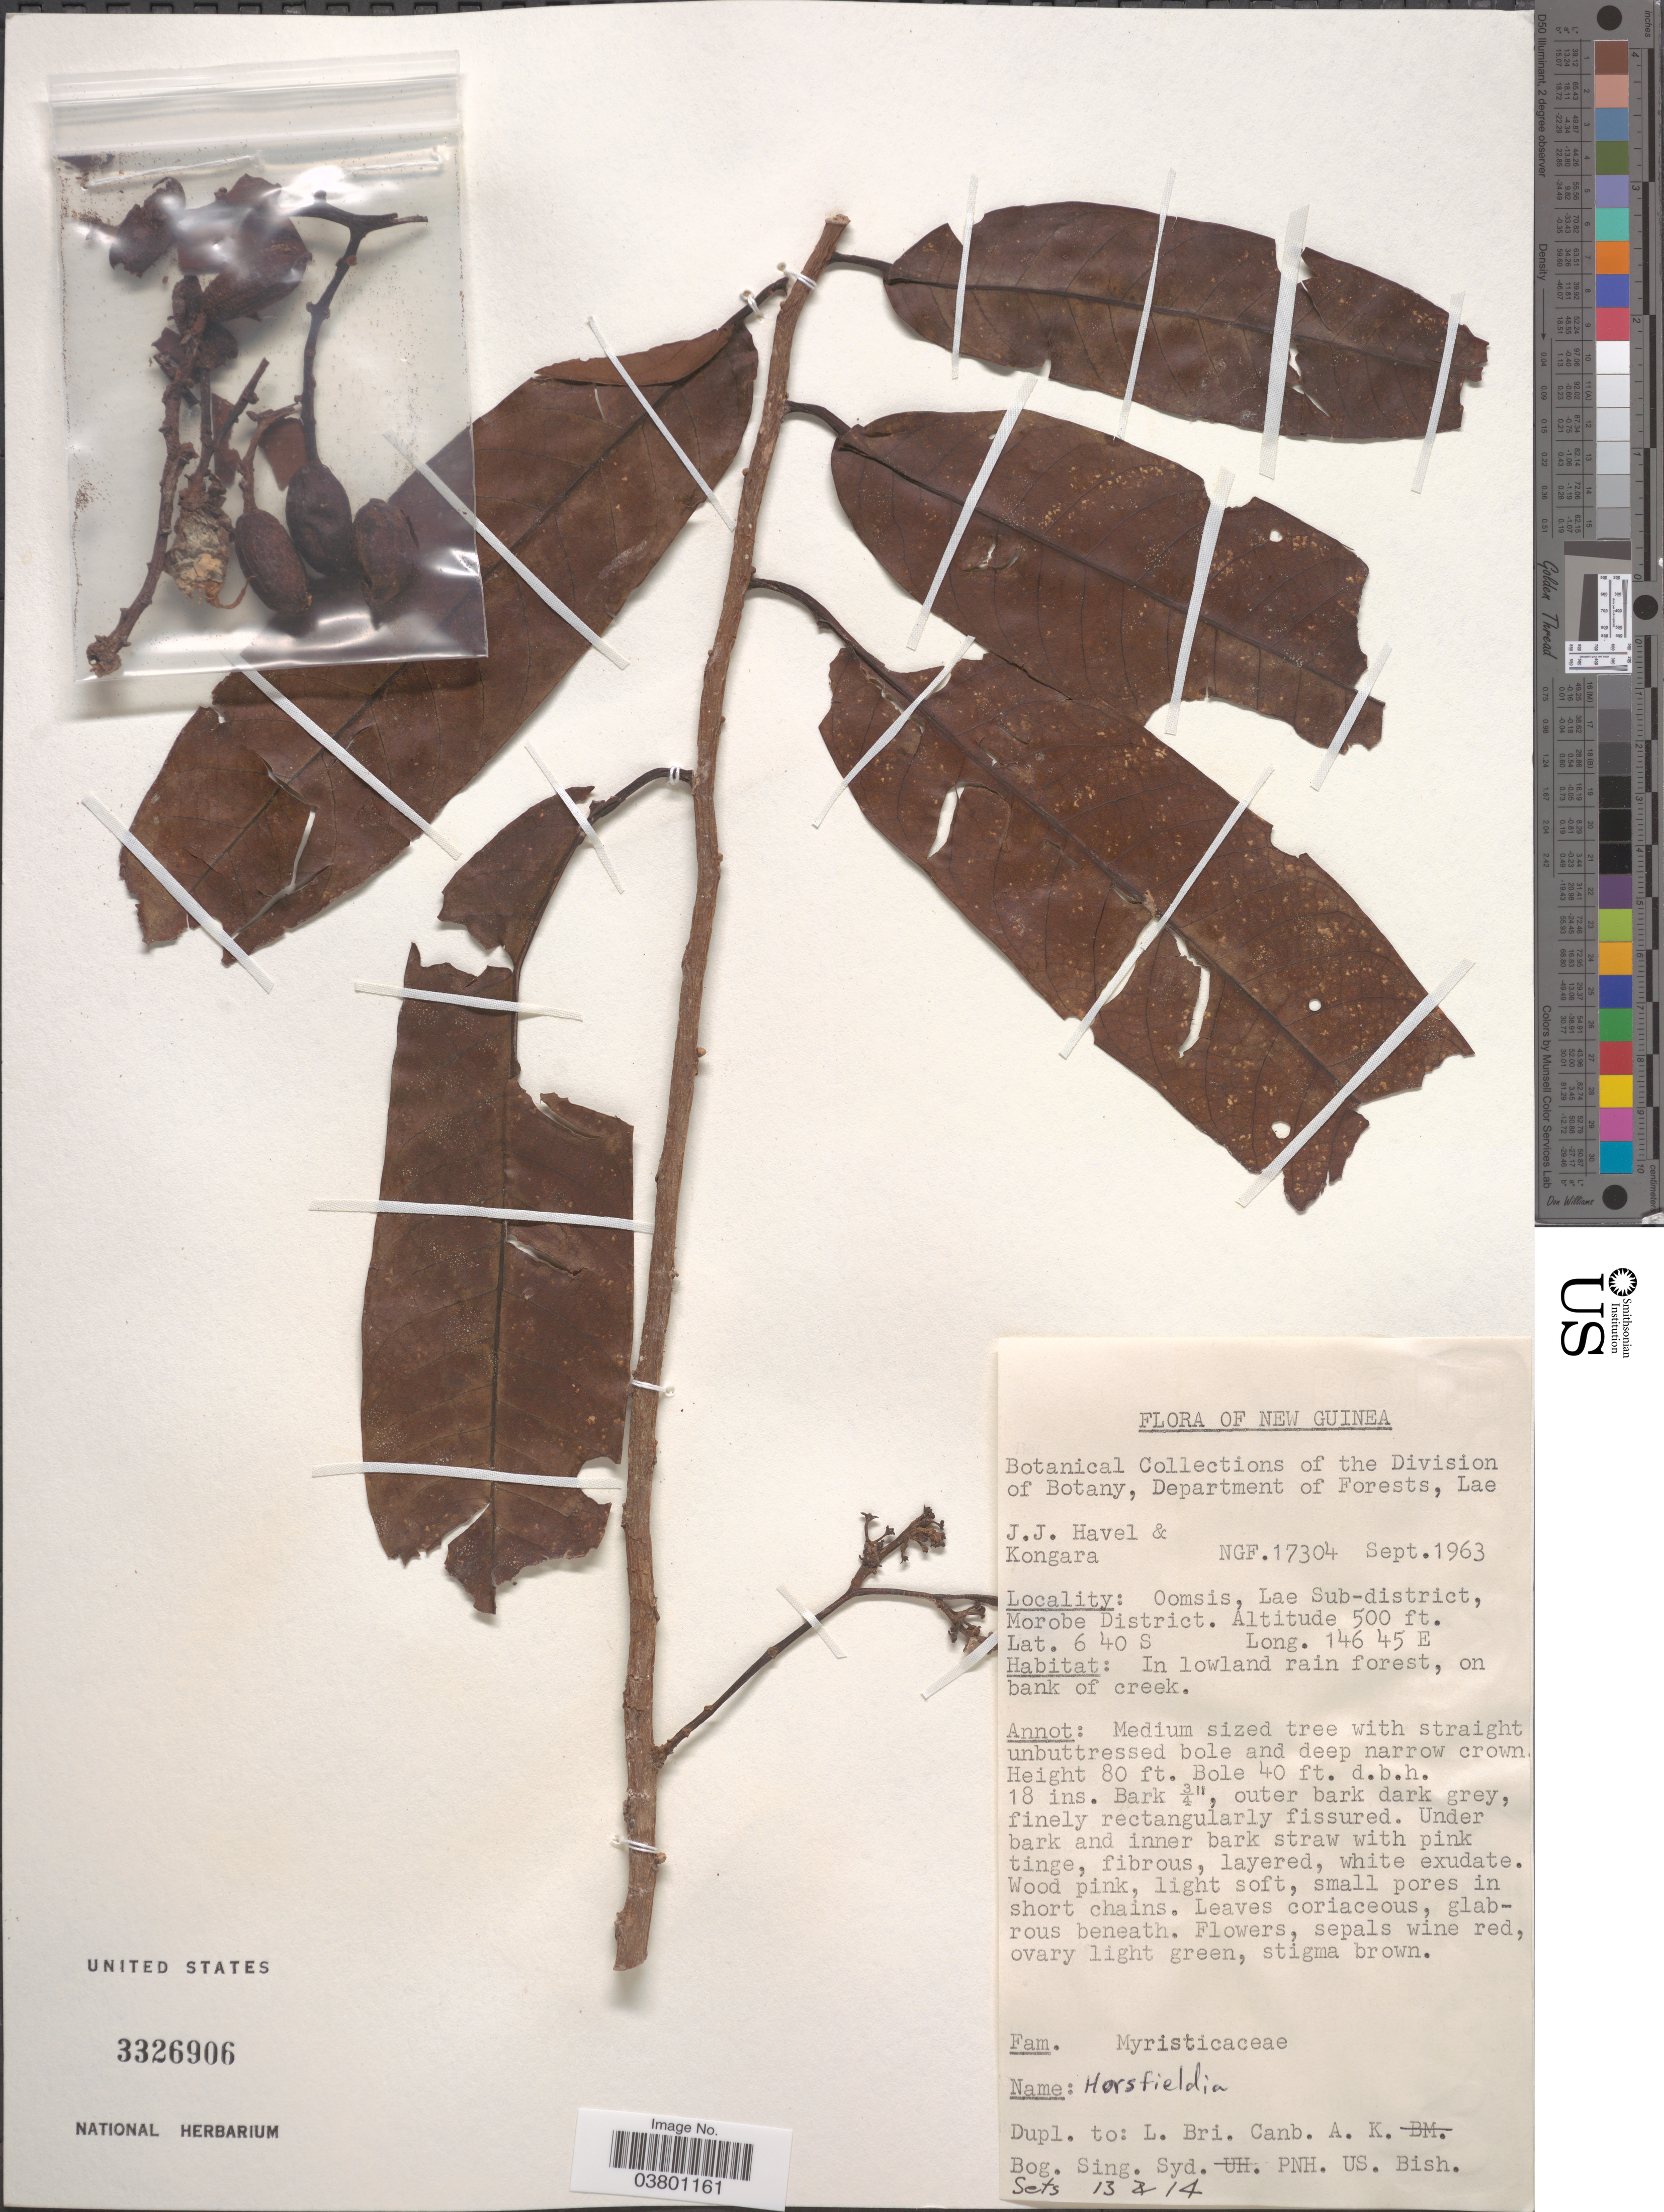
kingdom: Plantae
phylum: Tracheophyta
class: Magnoliopsida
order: Magnoliales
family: Myristicaceae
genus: Horsfieldia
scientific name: Horsfieldia sp.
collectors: J. Havel & -. Kongara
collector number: NGF 17304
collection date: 1963-09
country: Papua New Guinea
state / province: Morobe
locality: New Guinea. Oomsis, Lae Sub-district, Morobe District.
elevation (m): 152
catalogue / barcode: US 3326906